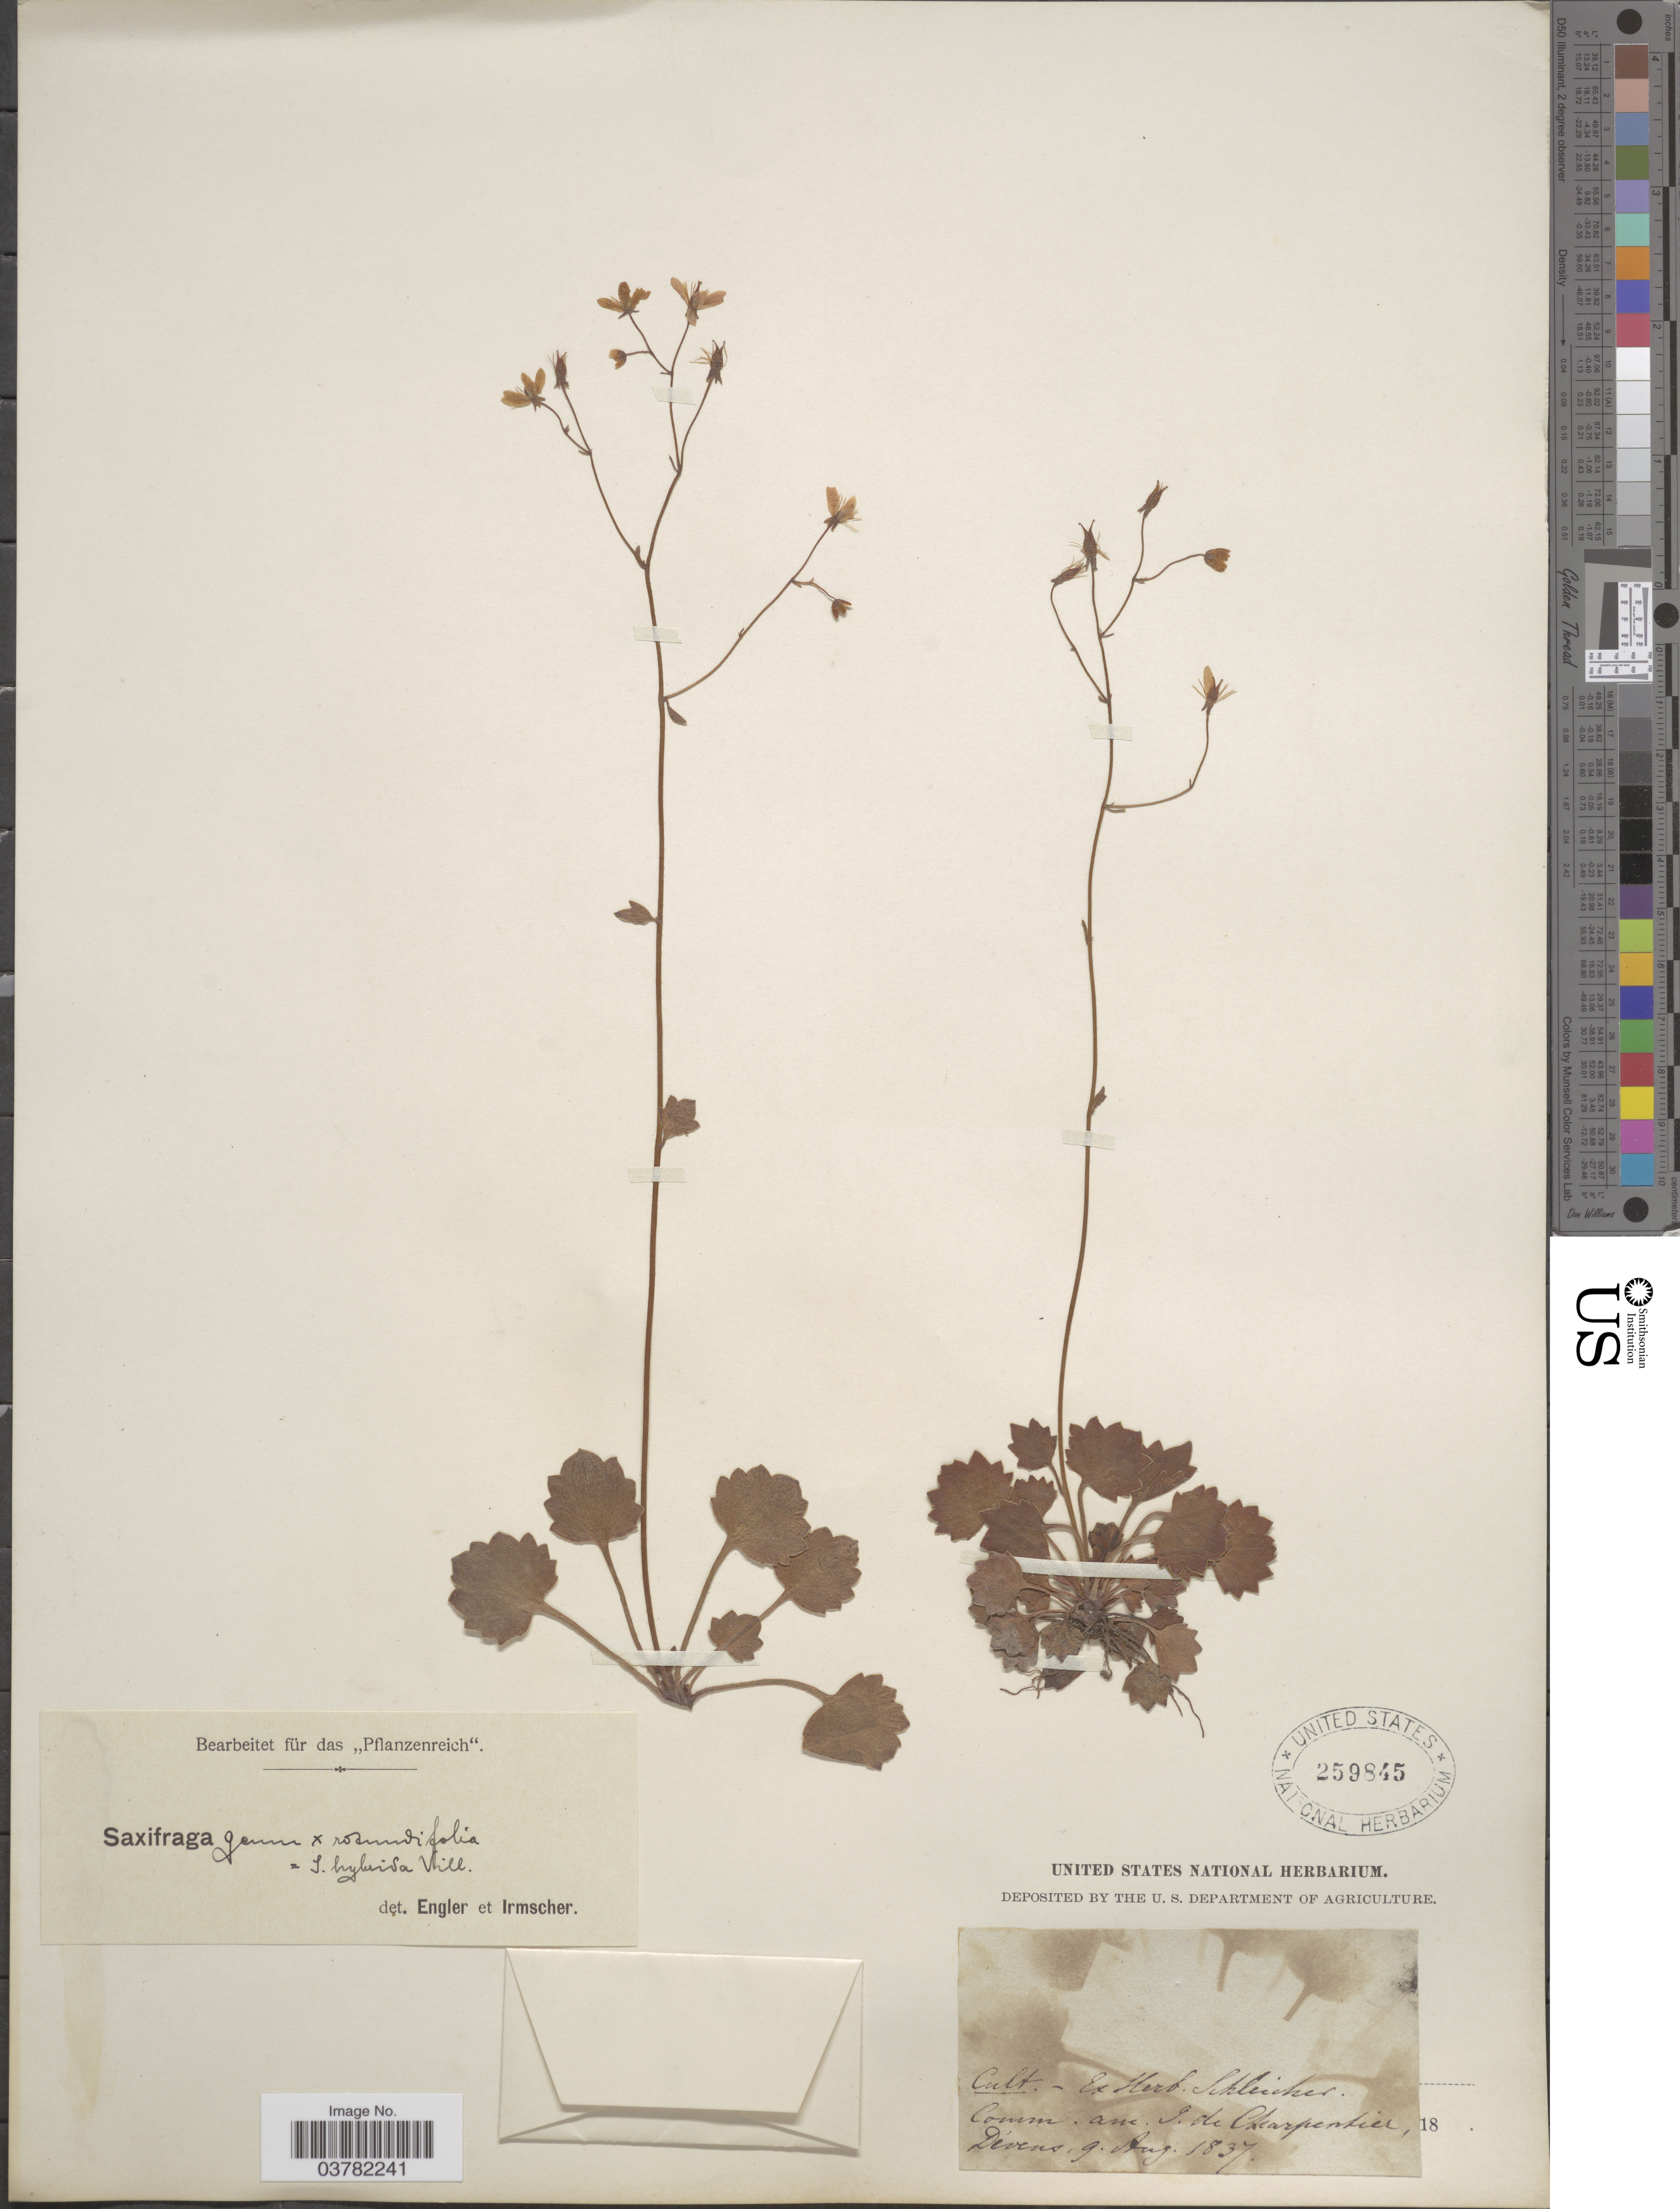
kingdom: Plantae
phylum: Tracheophyta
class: Magnoliopsida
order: Saxifragales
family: Saxifragaceae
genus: Saxifraga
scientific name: Saxifraga geum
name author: L.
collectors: ex herb. Schleicher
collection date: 1837-08-09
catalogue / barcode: US 259845